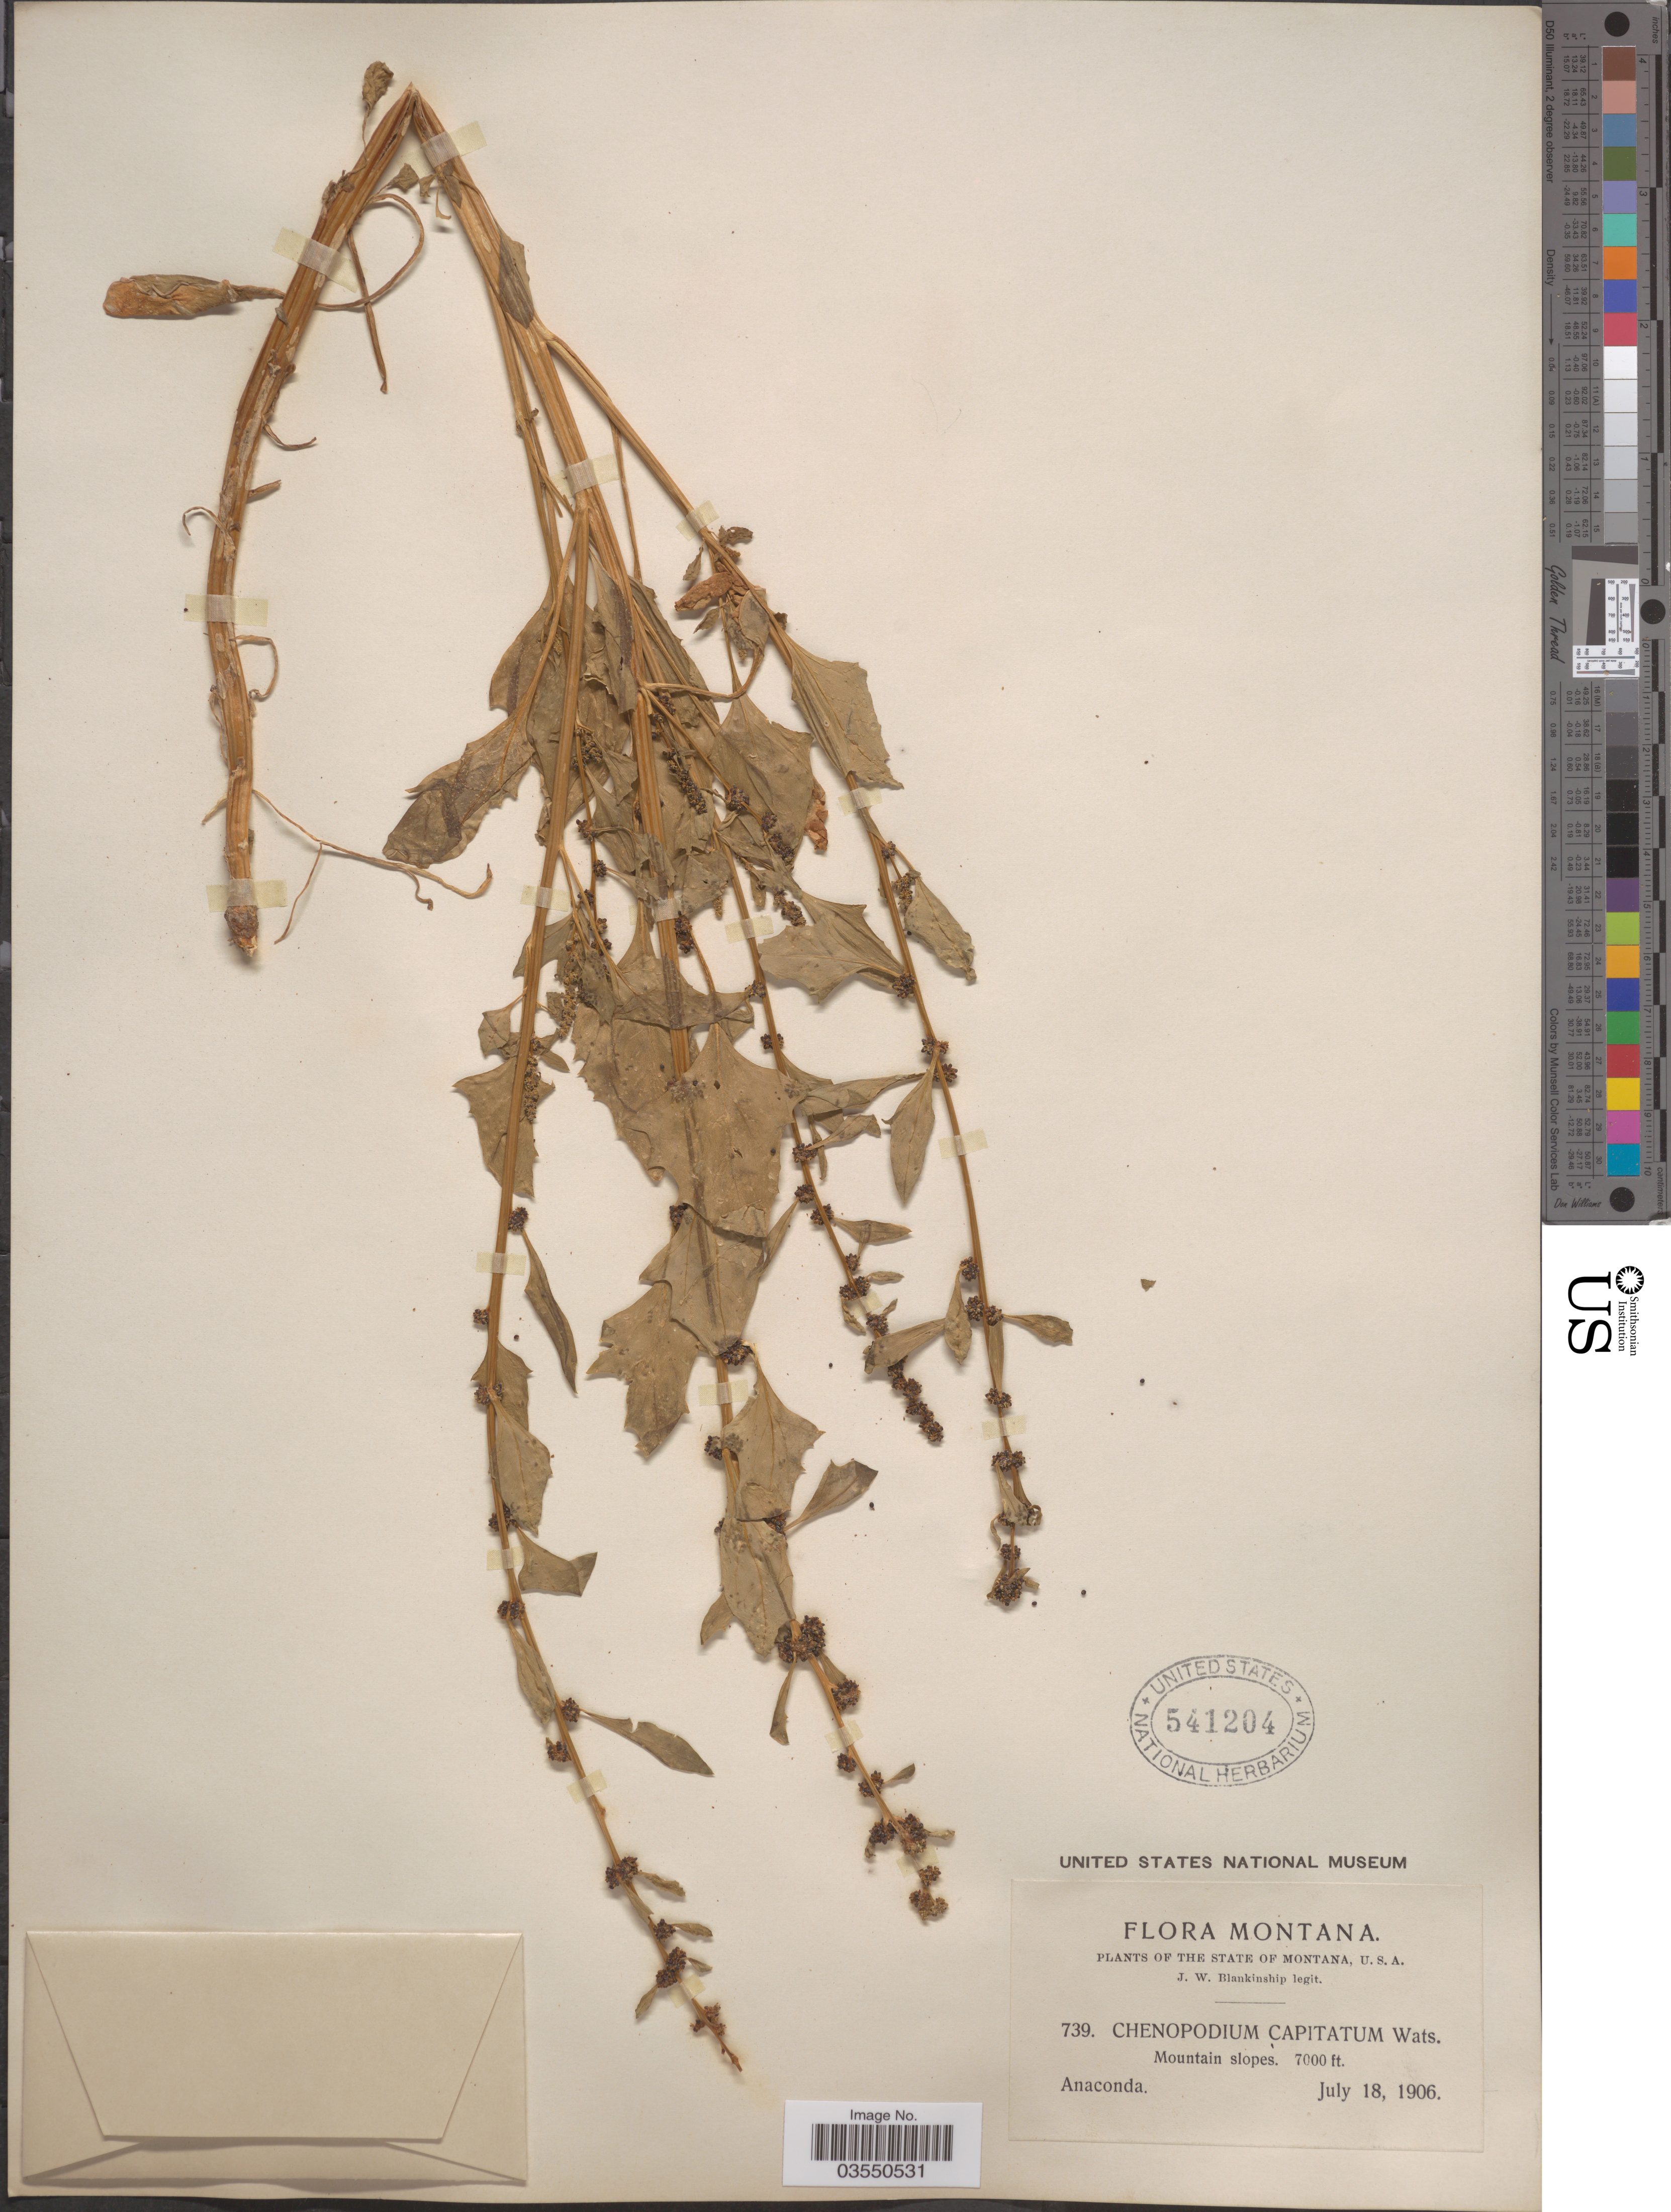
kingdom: Plantae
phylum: Tracheophyta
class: Magnoliopsida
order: Caryophyllales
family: Amaranthaceae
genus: Blitum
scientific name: Blitum capitatum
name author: L.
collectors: J. W. Blankinship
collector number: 739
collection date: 1906-07-18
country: United States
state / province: Montana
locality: Mountain slopes. Anaconda.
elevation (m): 2134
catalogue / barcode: US 541204